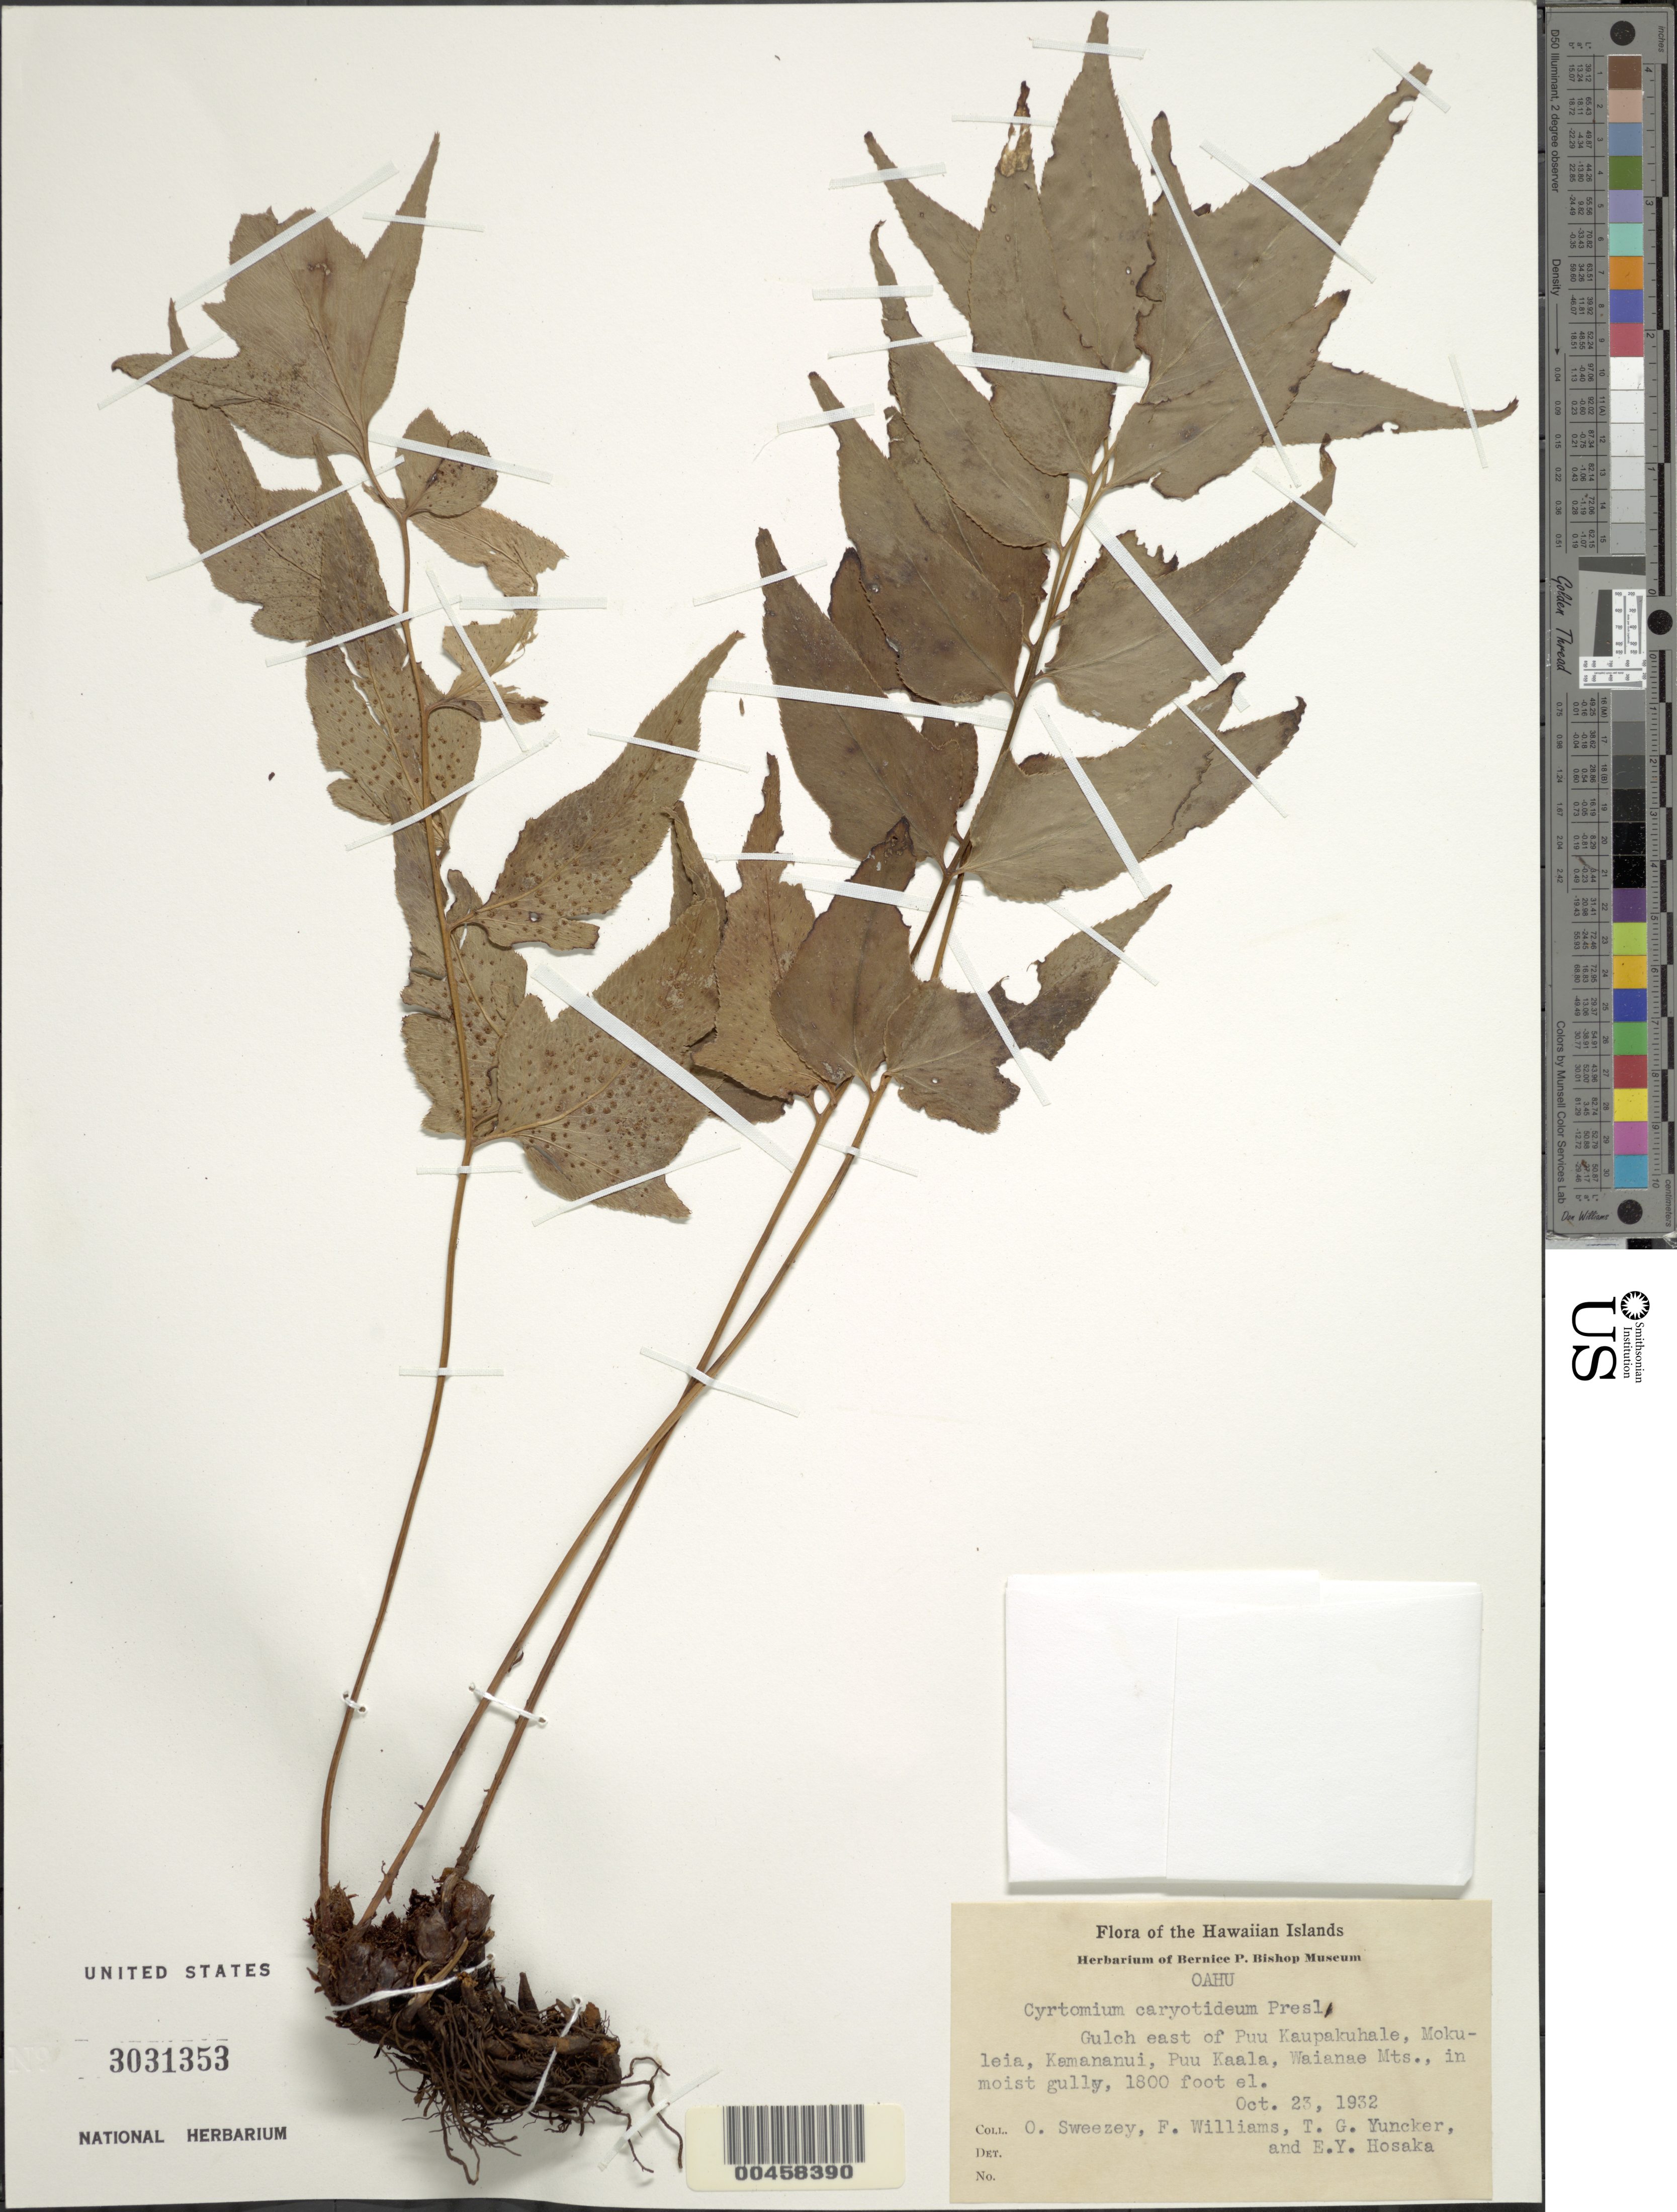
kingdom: Plantae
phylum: Tracheophyta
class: Polypodiopsida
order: Polypodiales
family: Dryopteridaceae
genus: Cyrtomium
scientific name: Cyrtomium caryotideum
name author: (Wall. ex Hook. & Grev.) C. Presl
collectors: O. Sweezey, F. Williams, T. G. Yuncker & E. Y. Hosaka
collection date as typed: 23 Oct 1932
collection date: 1932-10-23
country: United States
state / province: Hawaii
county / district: Honolulu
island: Oahu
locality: Gulch east of Puu Kaupakuhale, Mokuleia, Kamananui, Puu Kaala, Waianae Mts.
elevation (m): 549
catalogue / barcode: US 3031353